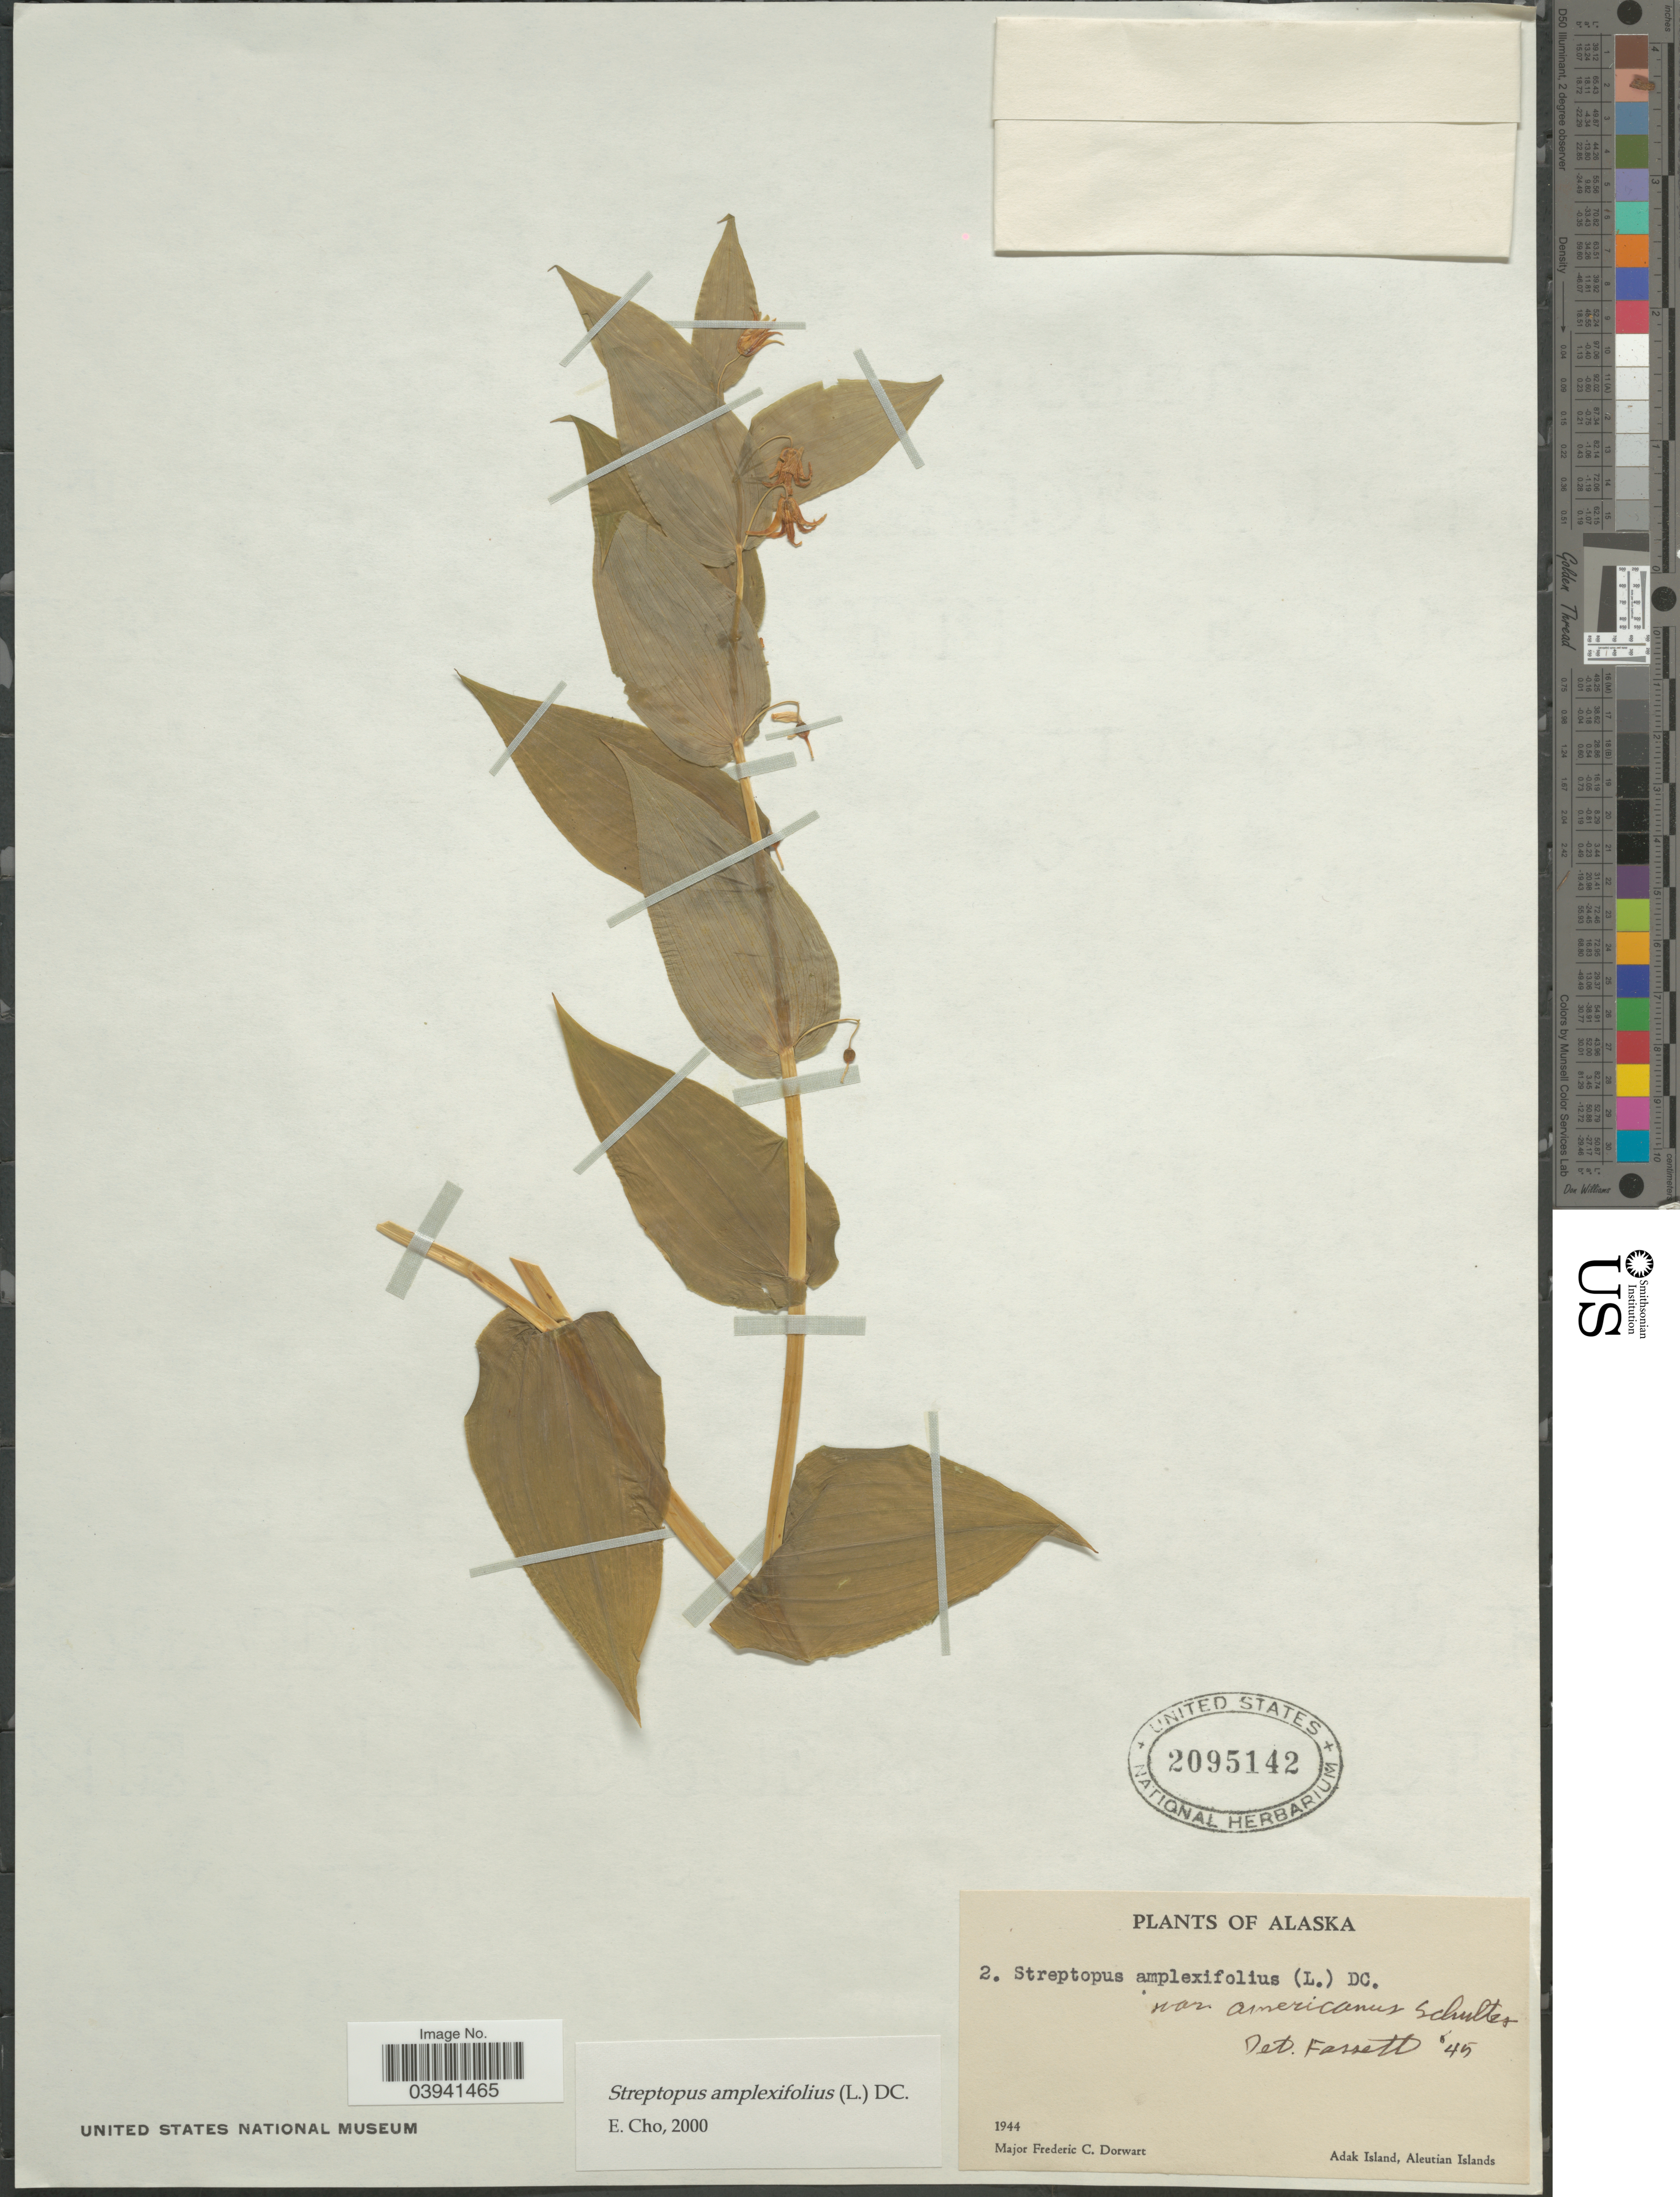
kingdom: Plantae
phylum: Tracheophyta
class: Liliopsida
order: Liliales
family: Liliaceae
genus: Streptopus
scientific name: Streptopus amplexifolius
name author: (L.) DC.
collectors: F. Dorwart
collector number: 2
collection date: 1944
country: United States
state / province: Alaska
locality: Adak Island, Aleutian Islands.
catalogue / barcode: US 2095142